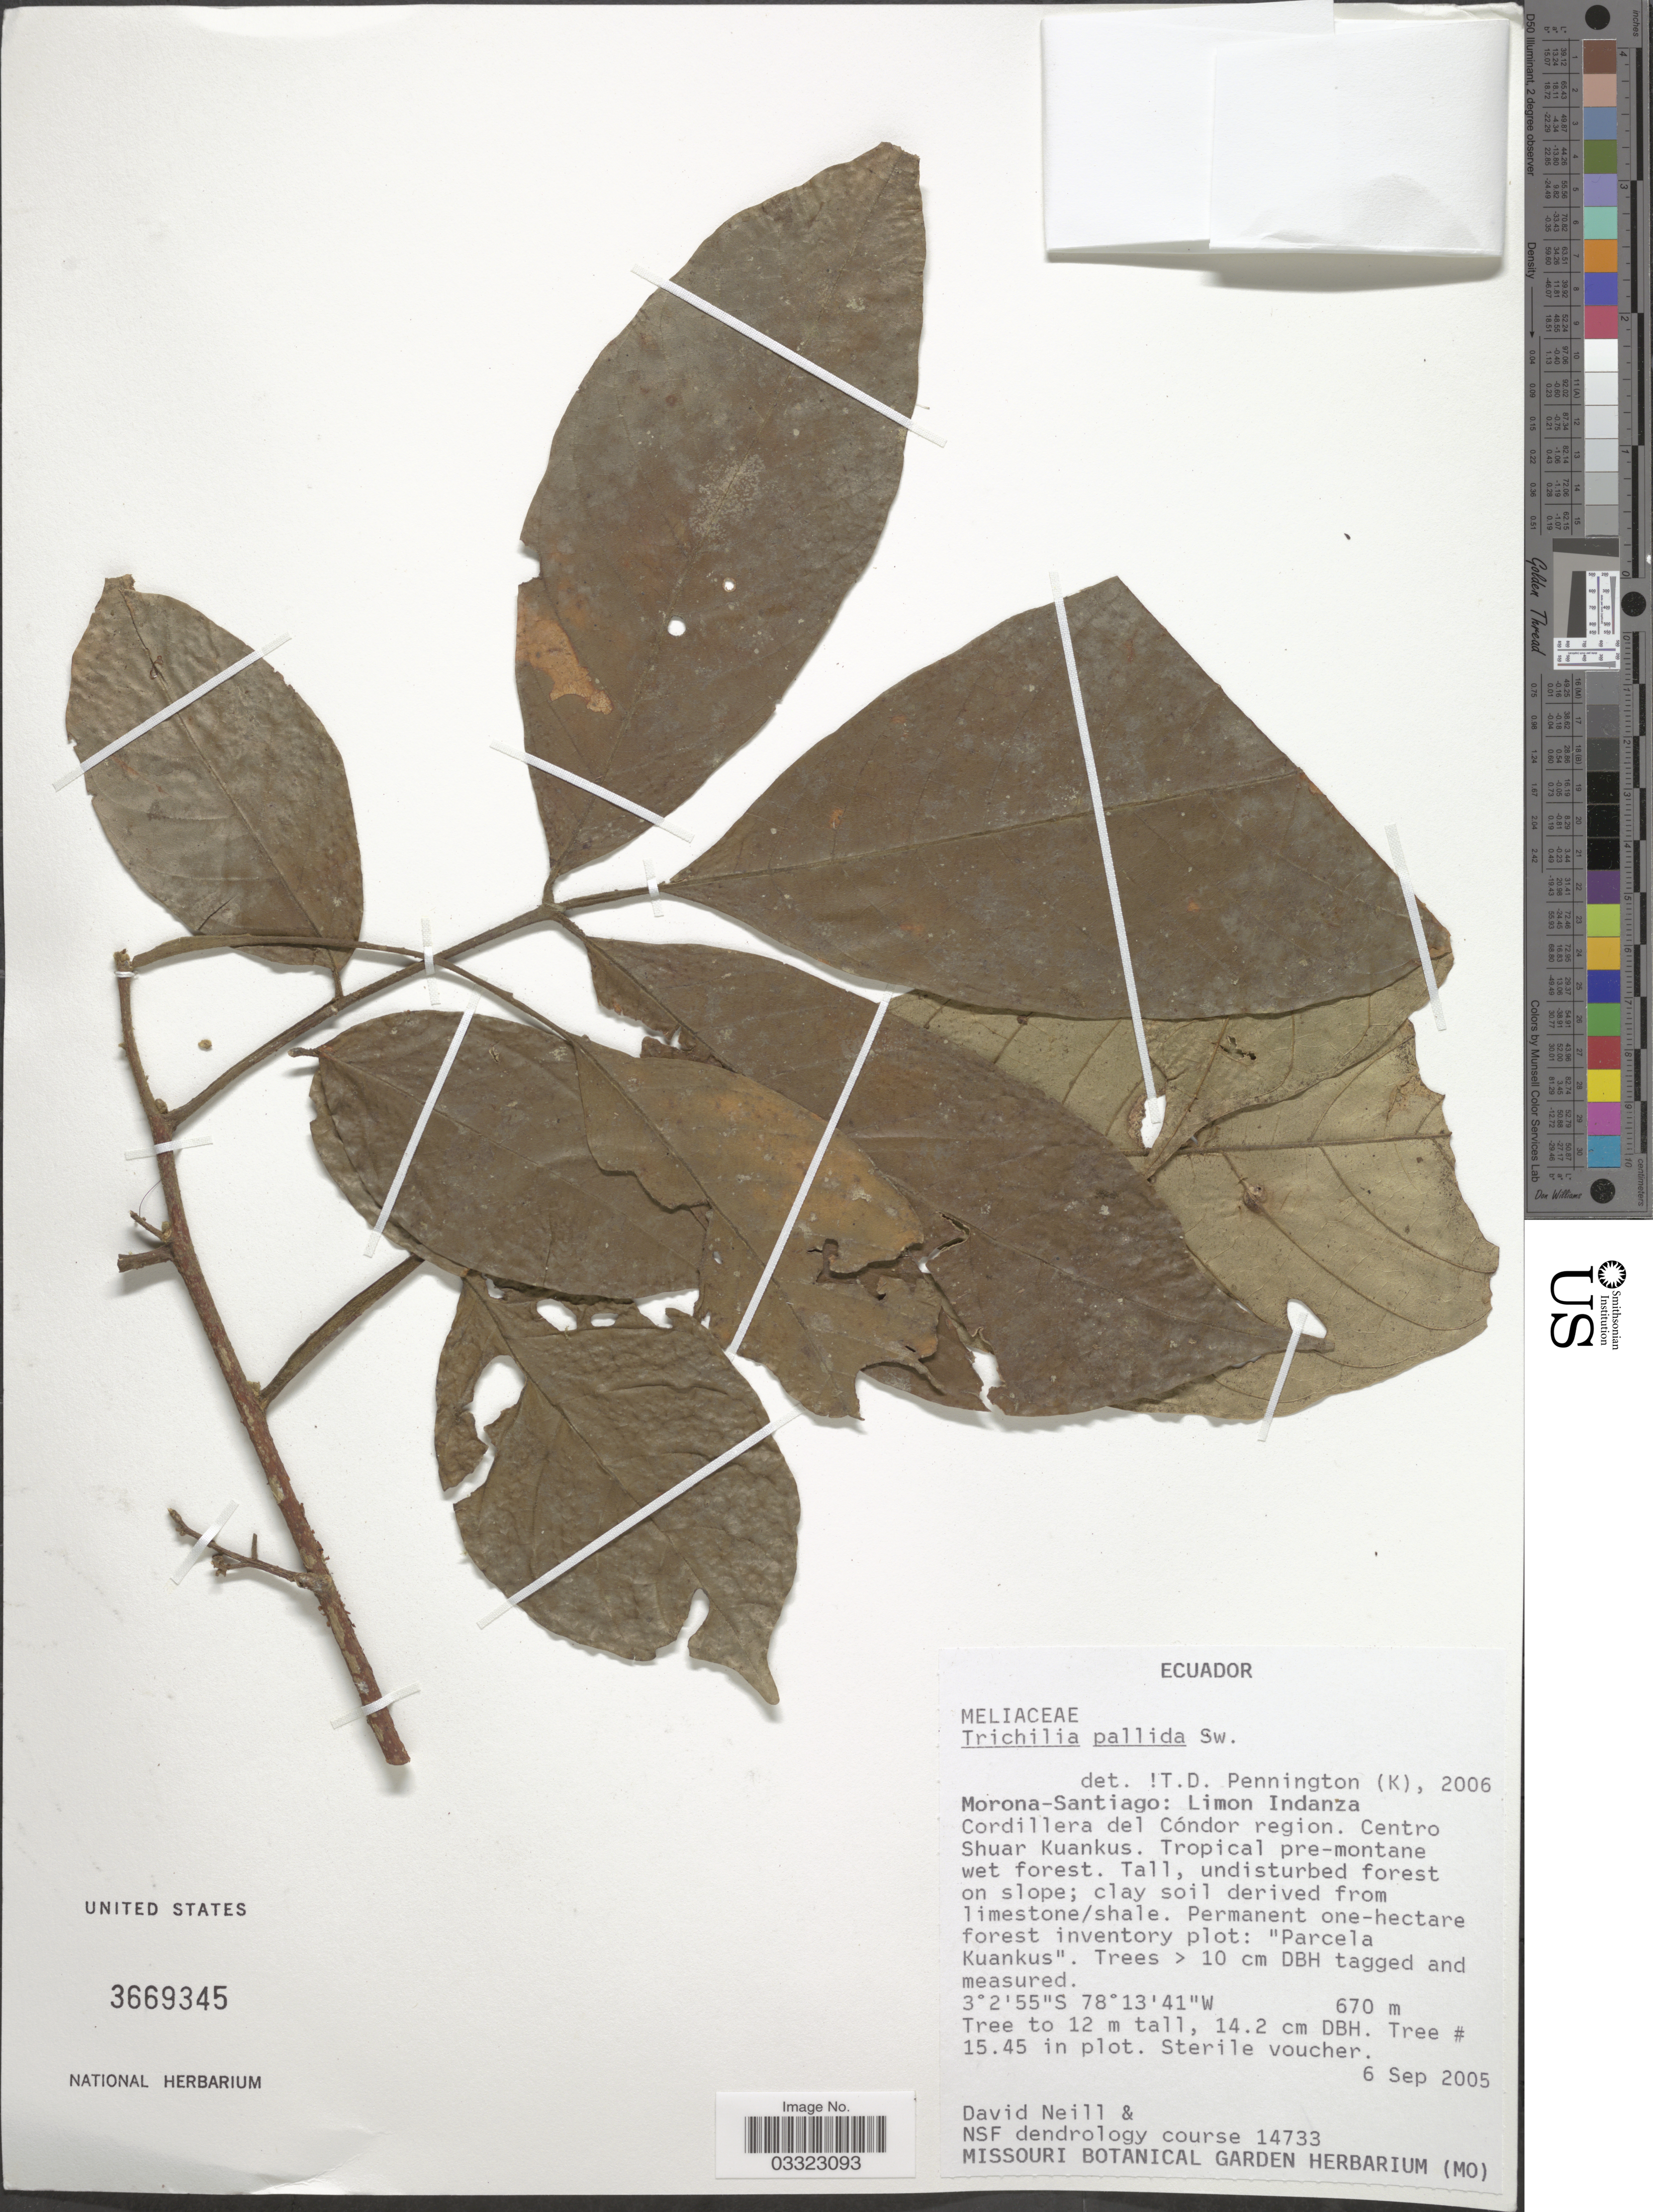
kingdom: Plantae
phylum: Tracheophyta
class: Magnoliopsida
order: Sapindales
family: Meliaceae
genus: Trichilia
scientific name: Trichilia pallida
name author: Sw.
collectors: D. Neill & NSF Dendrology Course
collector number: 14733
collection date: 2005-09-06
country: Ecuador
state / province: Morona-Santiago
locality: Limon Indanza, Cordillera del Cóndor region. Centro Shuar Kuankus.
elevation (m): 670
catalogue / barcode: US 3669345